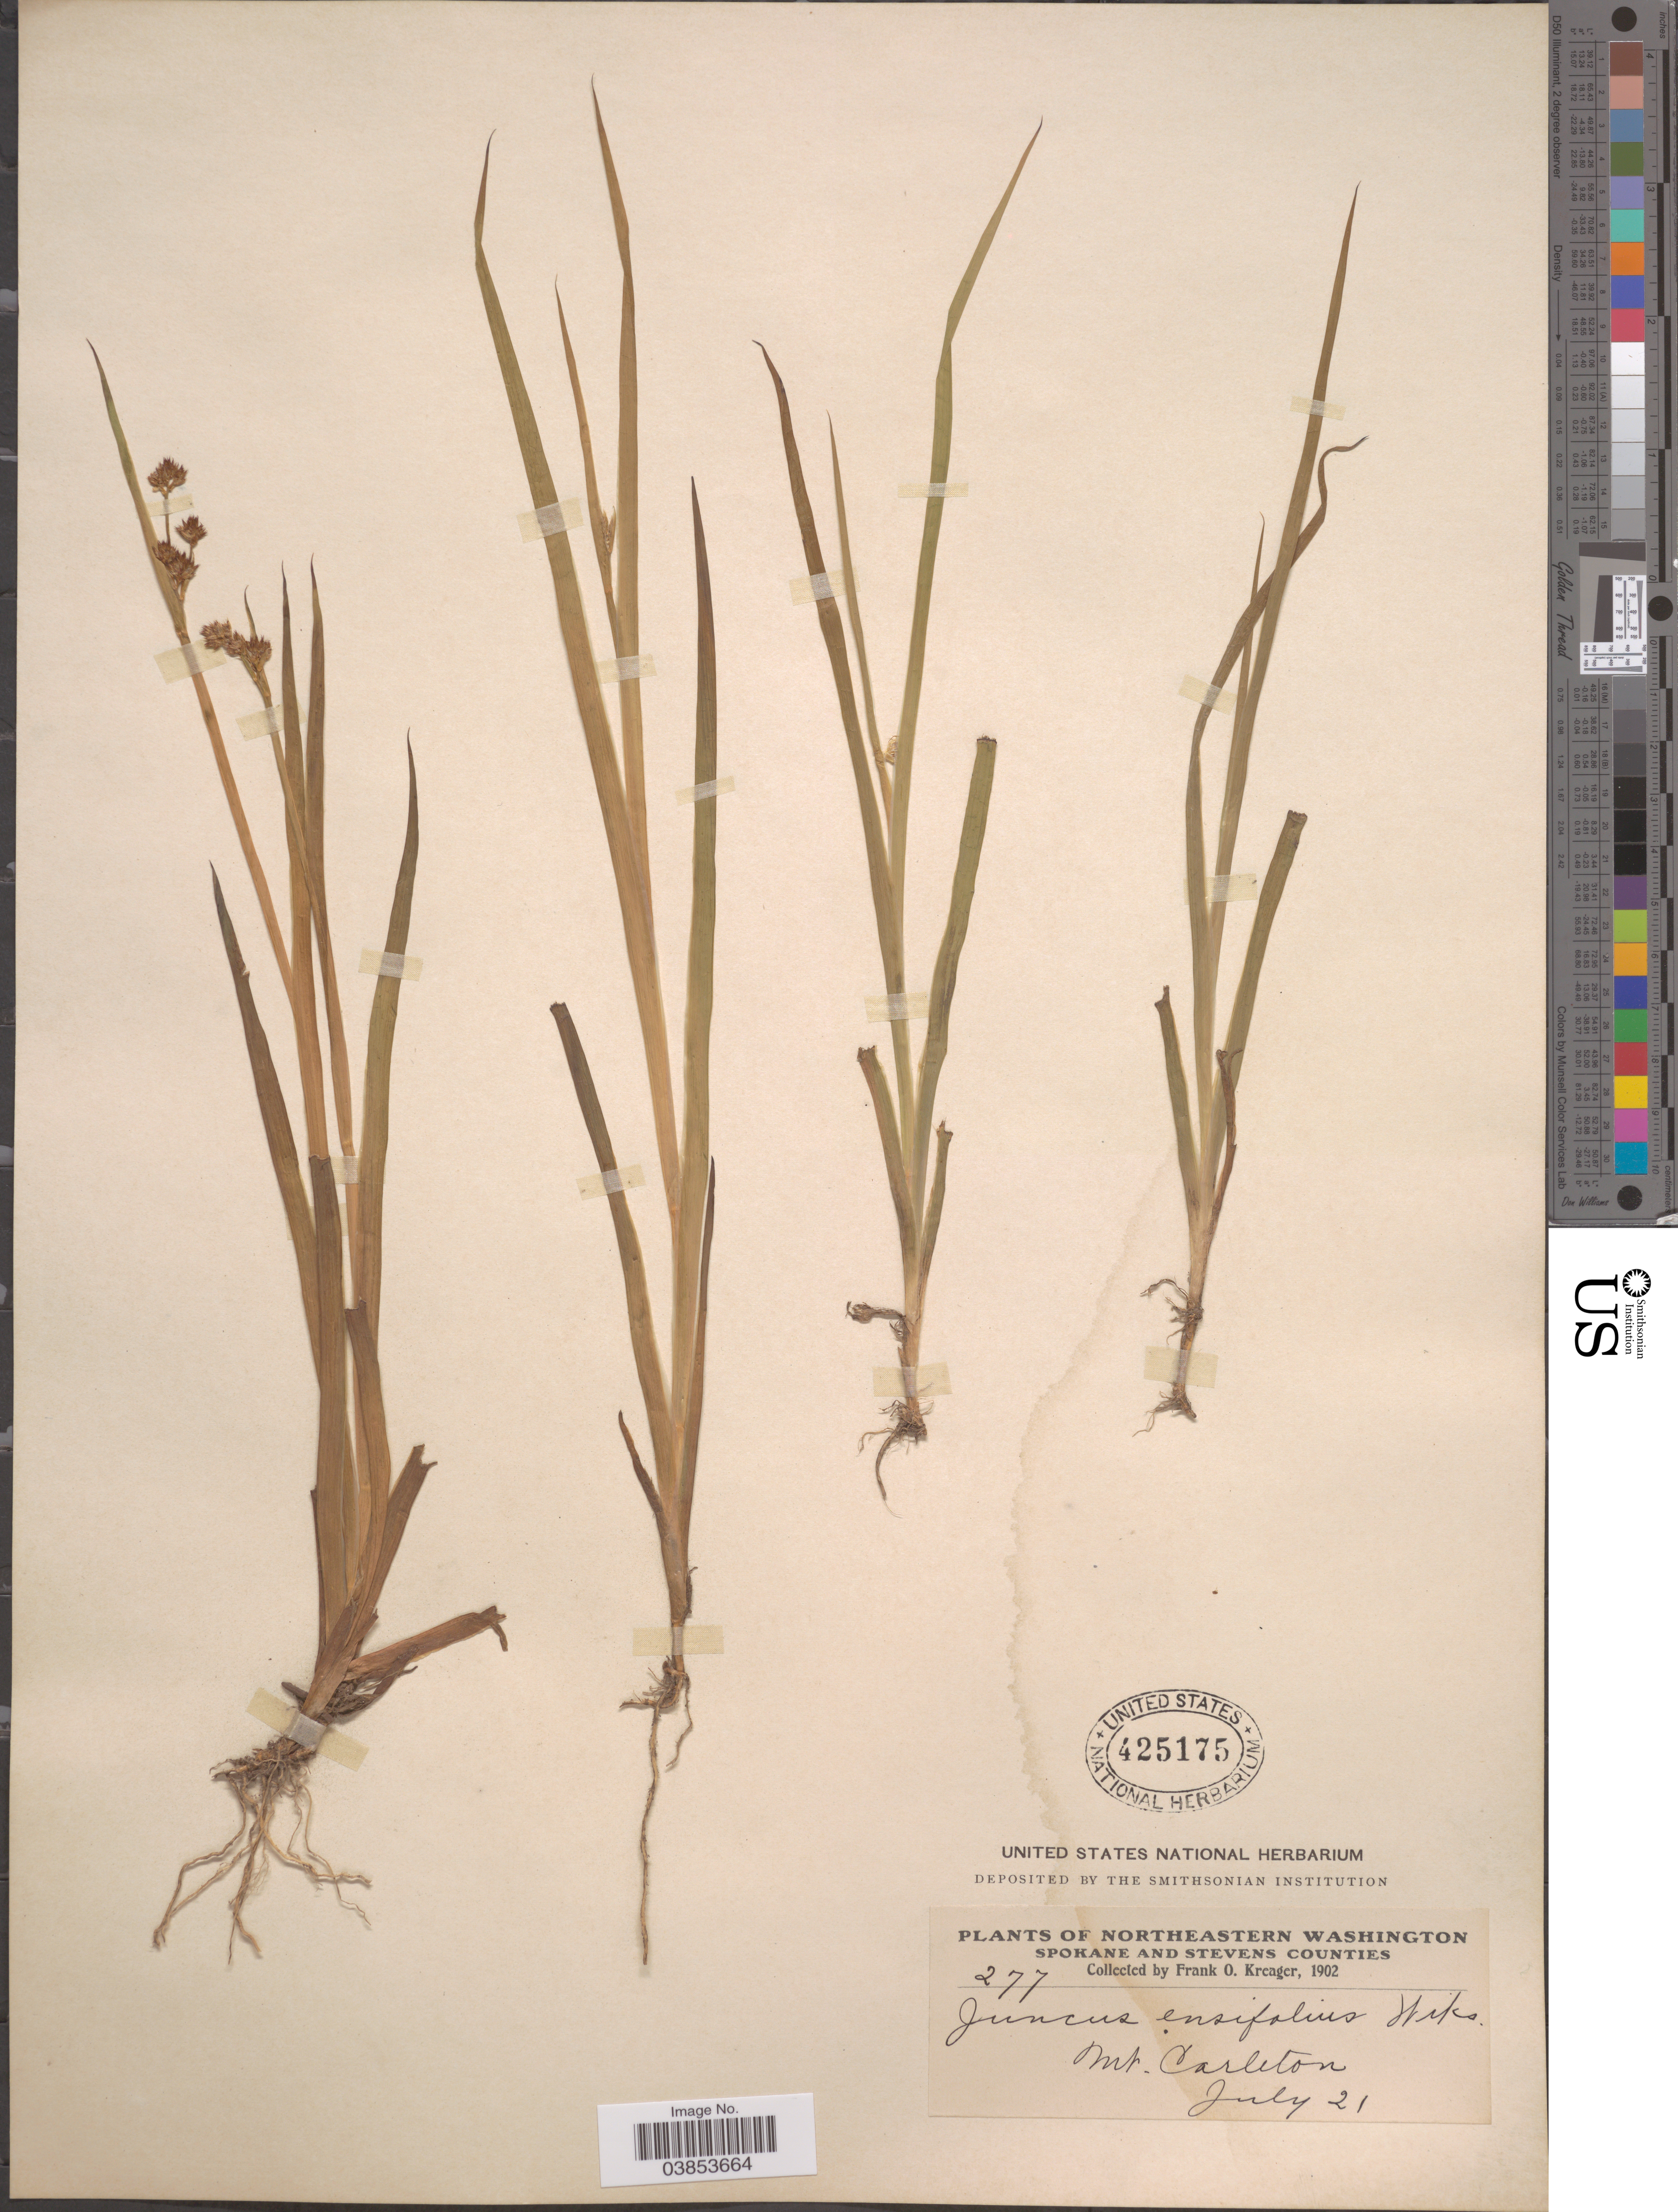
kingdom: Plantae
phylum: Tracheophyta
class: Liliopsida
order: Poales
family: Juncaceae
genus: Juncus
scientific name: Juncus ensifolius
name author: Wikstr.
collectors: F. Kreager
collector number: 277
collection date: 1902-07-21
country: United States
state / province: Washington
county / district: Spokane / Stevens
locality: Northeastern Washington. Spokane and Stevens Counties. Mt. Carleton.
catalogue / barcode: US 425175